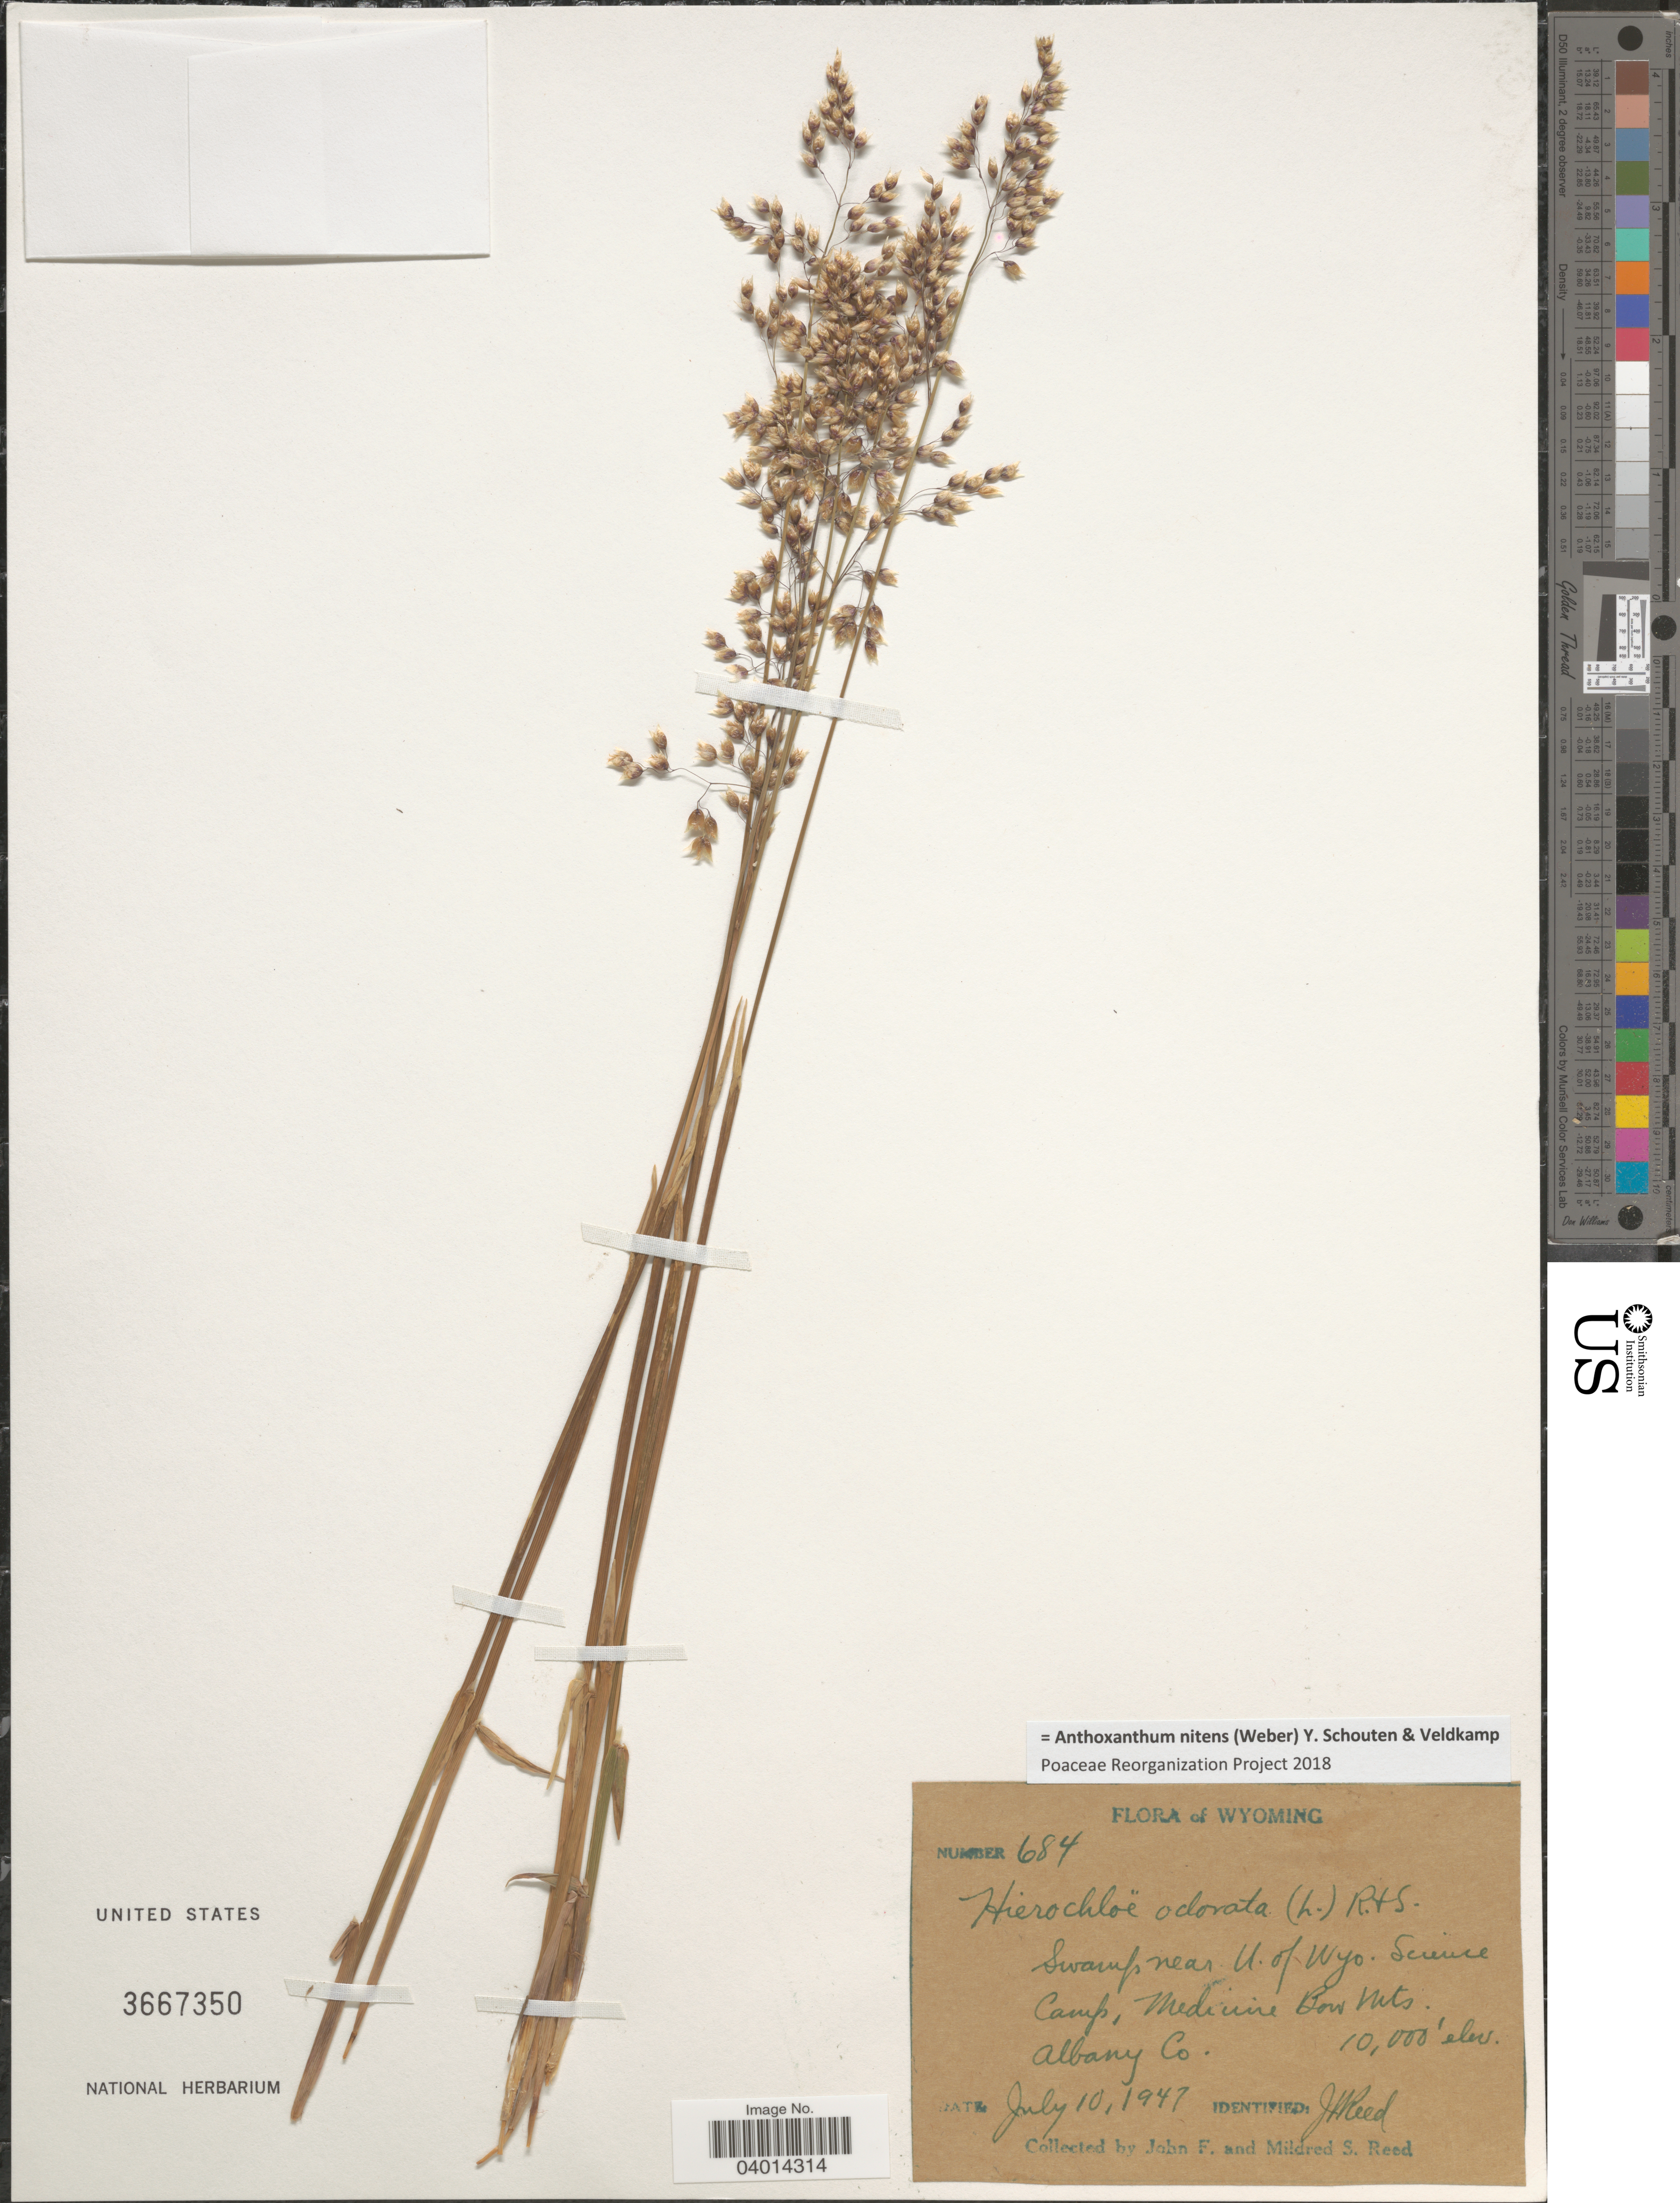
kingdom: Plantae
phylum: Tracheophyta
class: Liliopsida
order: Poales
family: Poaceae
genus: Anthoxanthum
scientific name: Anthoxanthum nitens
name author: (G.H. Weber) R.T.A. Schouten & Veldkamp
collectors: J. Reed & M. Reed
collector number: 684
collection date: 1947-07-10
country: United States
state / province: Wyoming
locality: Swamp near U. of Wyo. Science Camp, Medicine Bow Mts., Albany Co.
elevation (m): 3048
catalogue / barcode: US 3667350